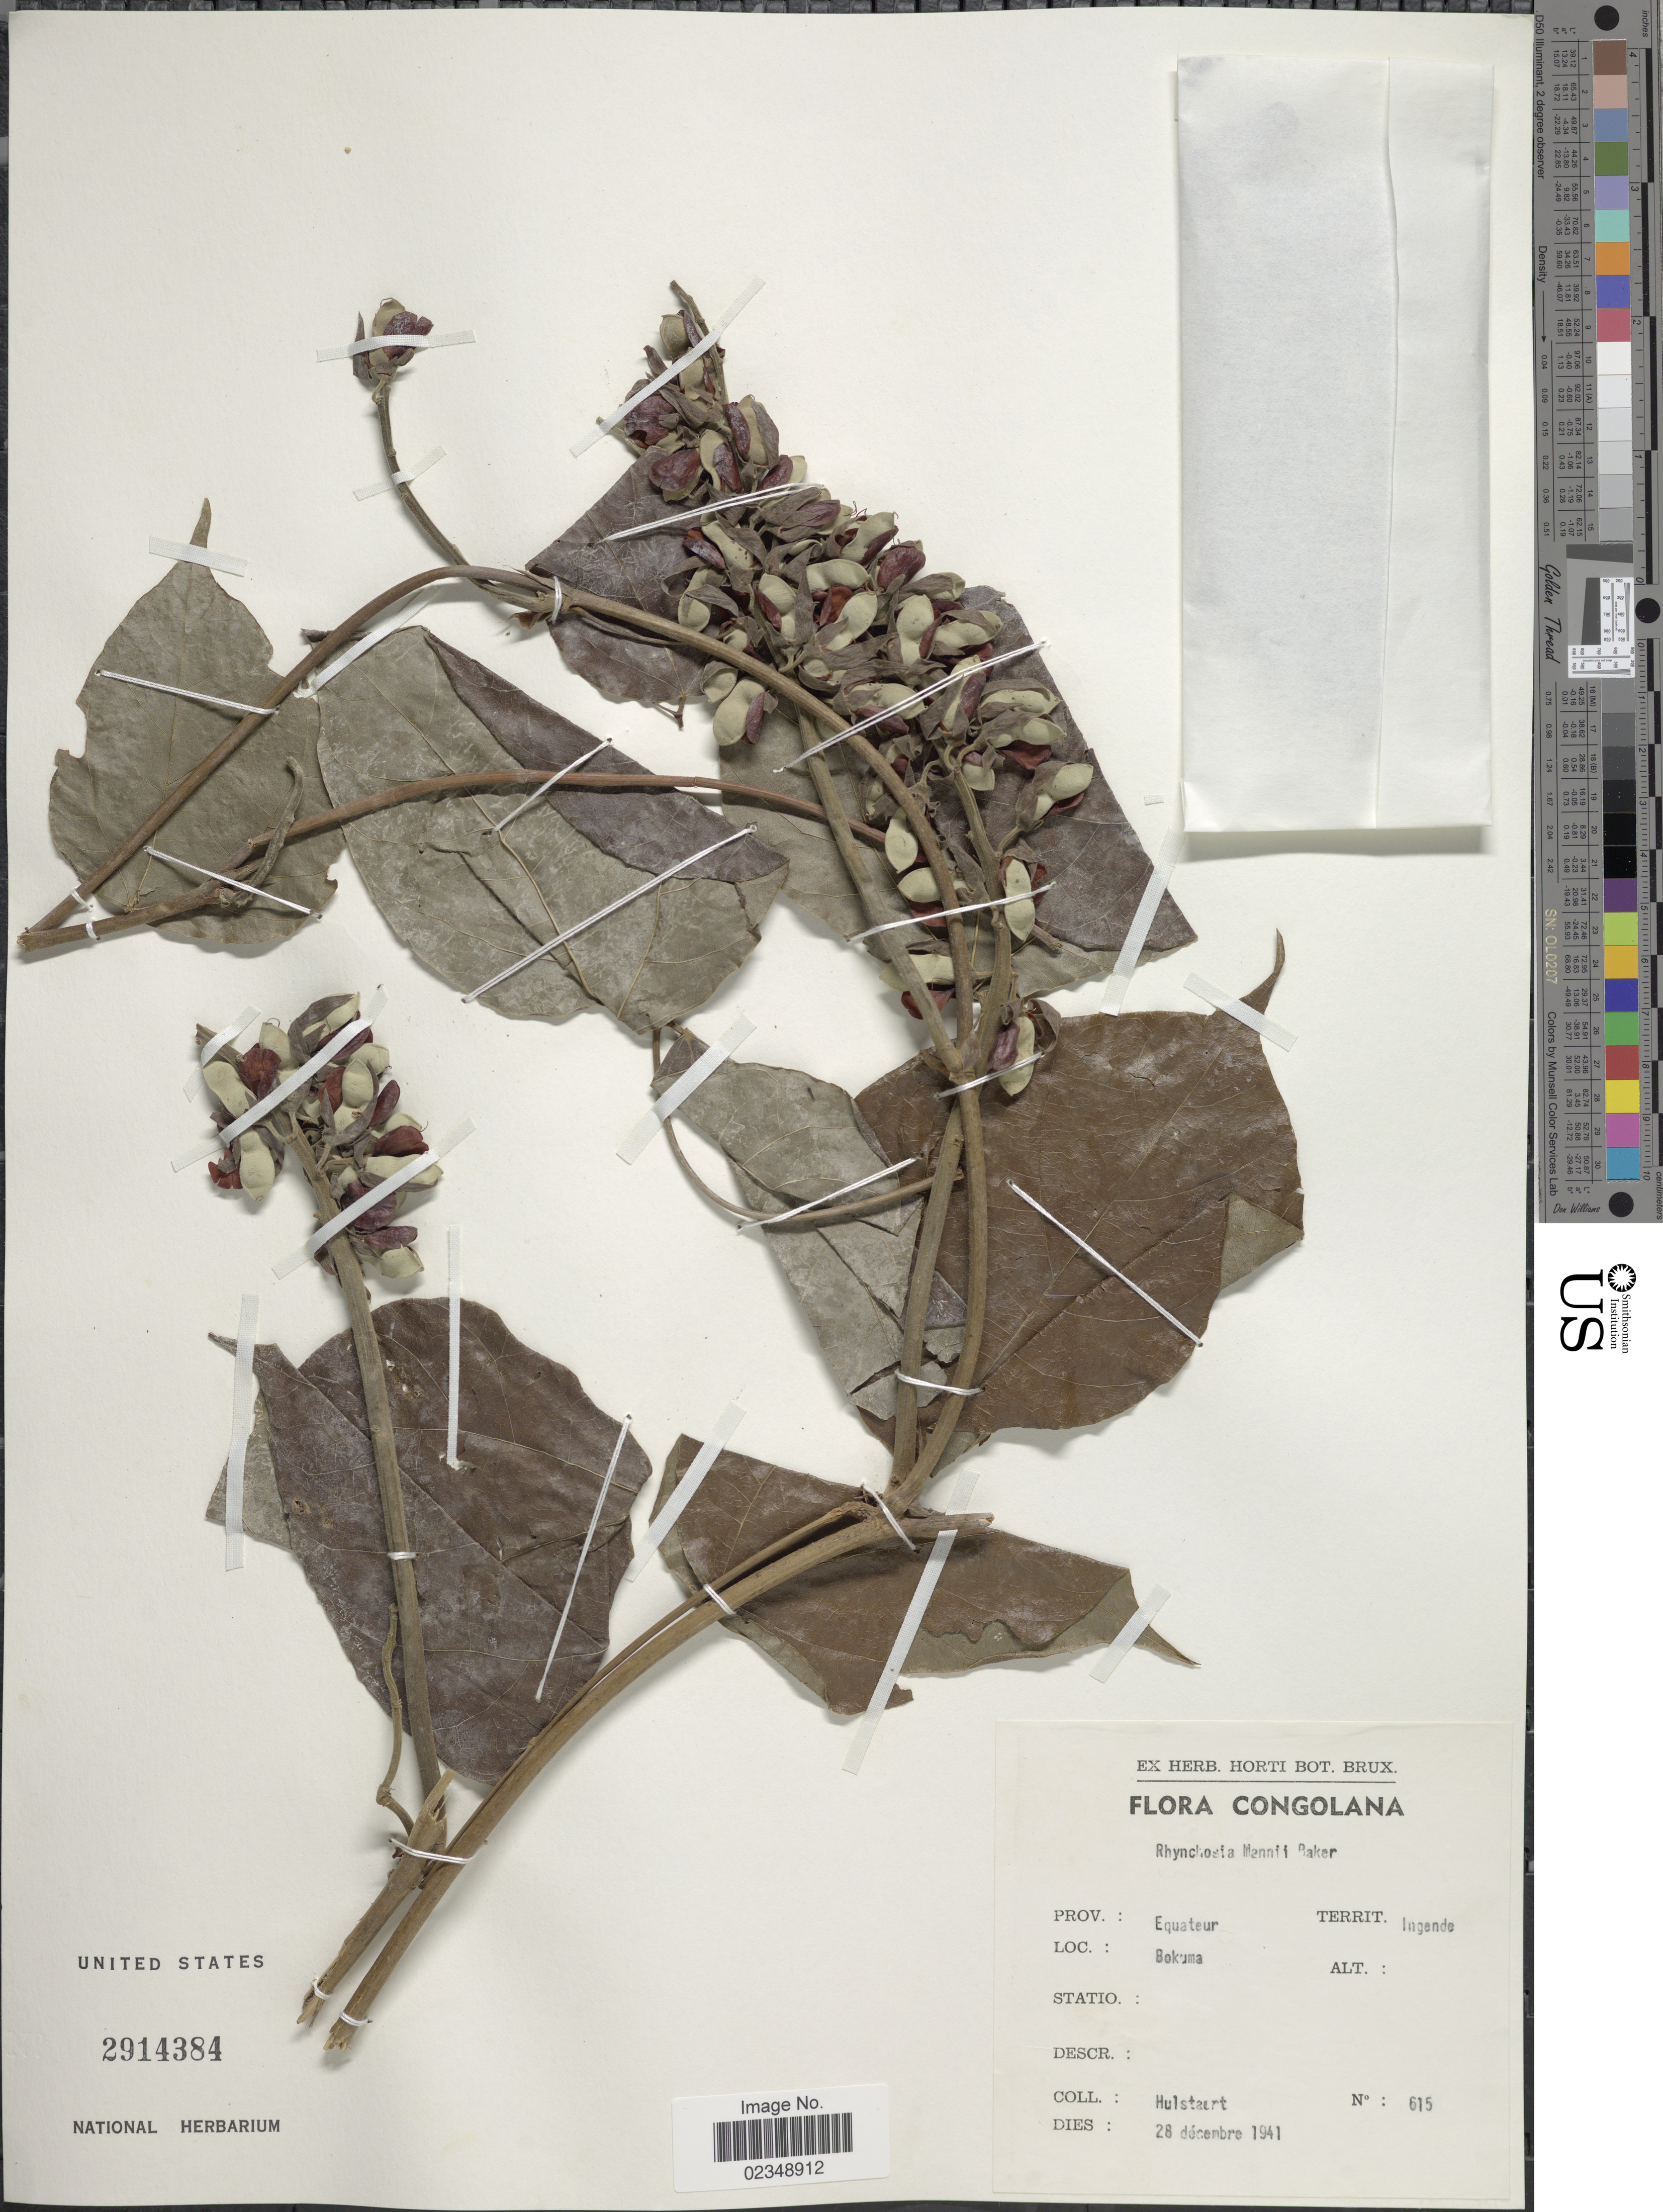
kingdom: Plantae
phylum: Tracheophyta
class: Magnoliopsida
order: Fabales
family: Fabaceae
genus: Rhynchosia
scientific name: Rhynchosia mannii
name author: Baker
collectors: Hulstaert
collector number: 615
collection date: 1941-12-28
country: Congo, Democratic Republic of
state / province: Equateur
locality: Congolana. Prov.: Equateur. Territ. Ingende. Bokuma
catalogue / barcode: US 2914384